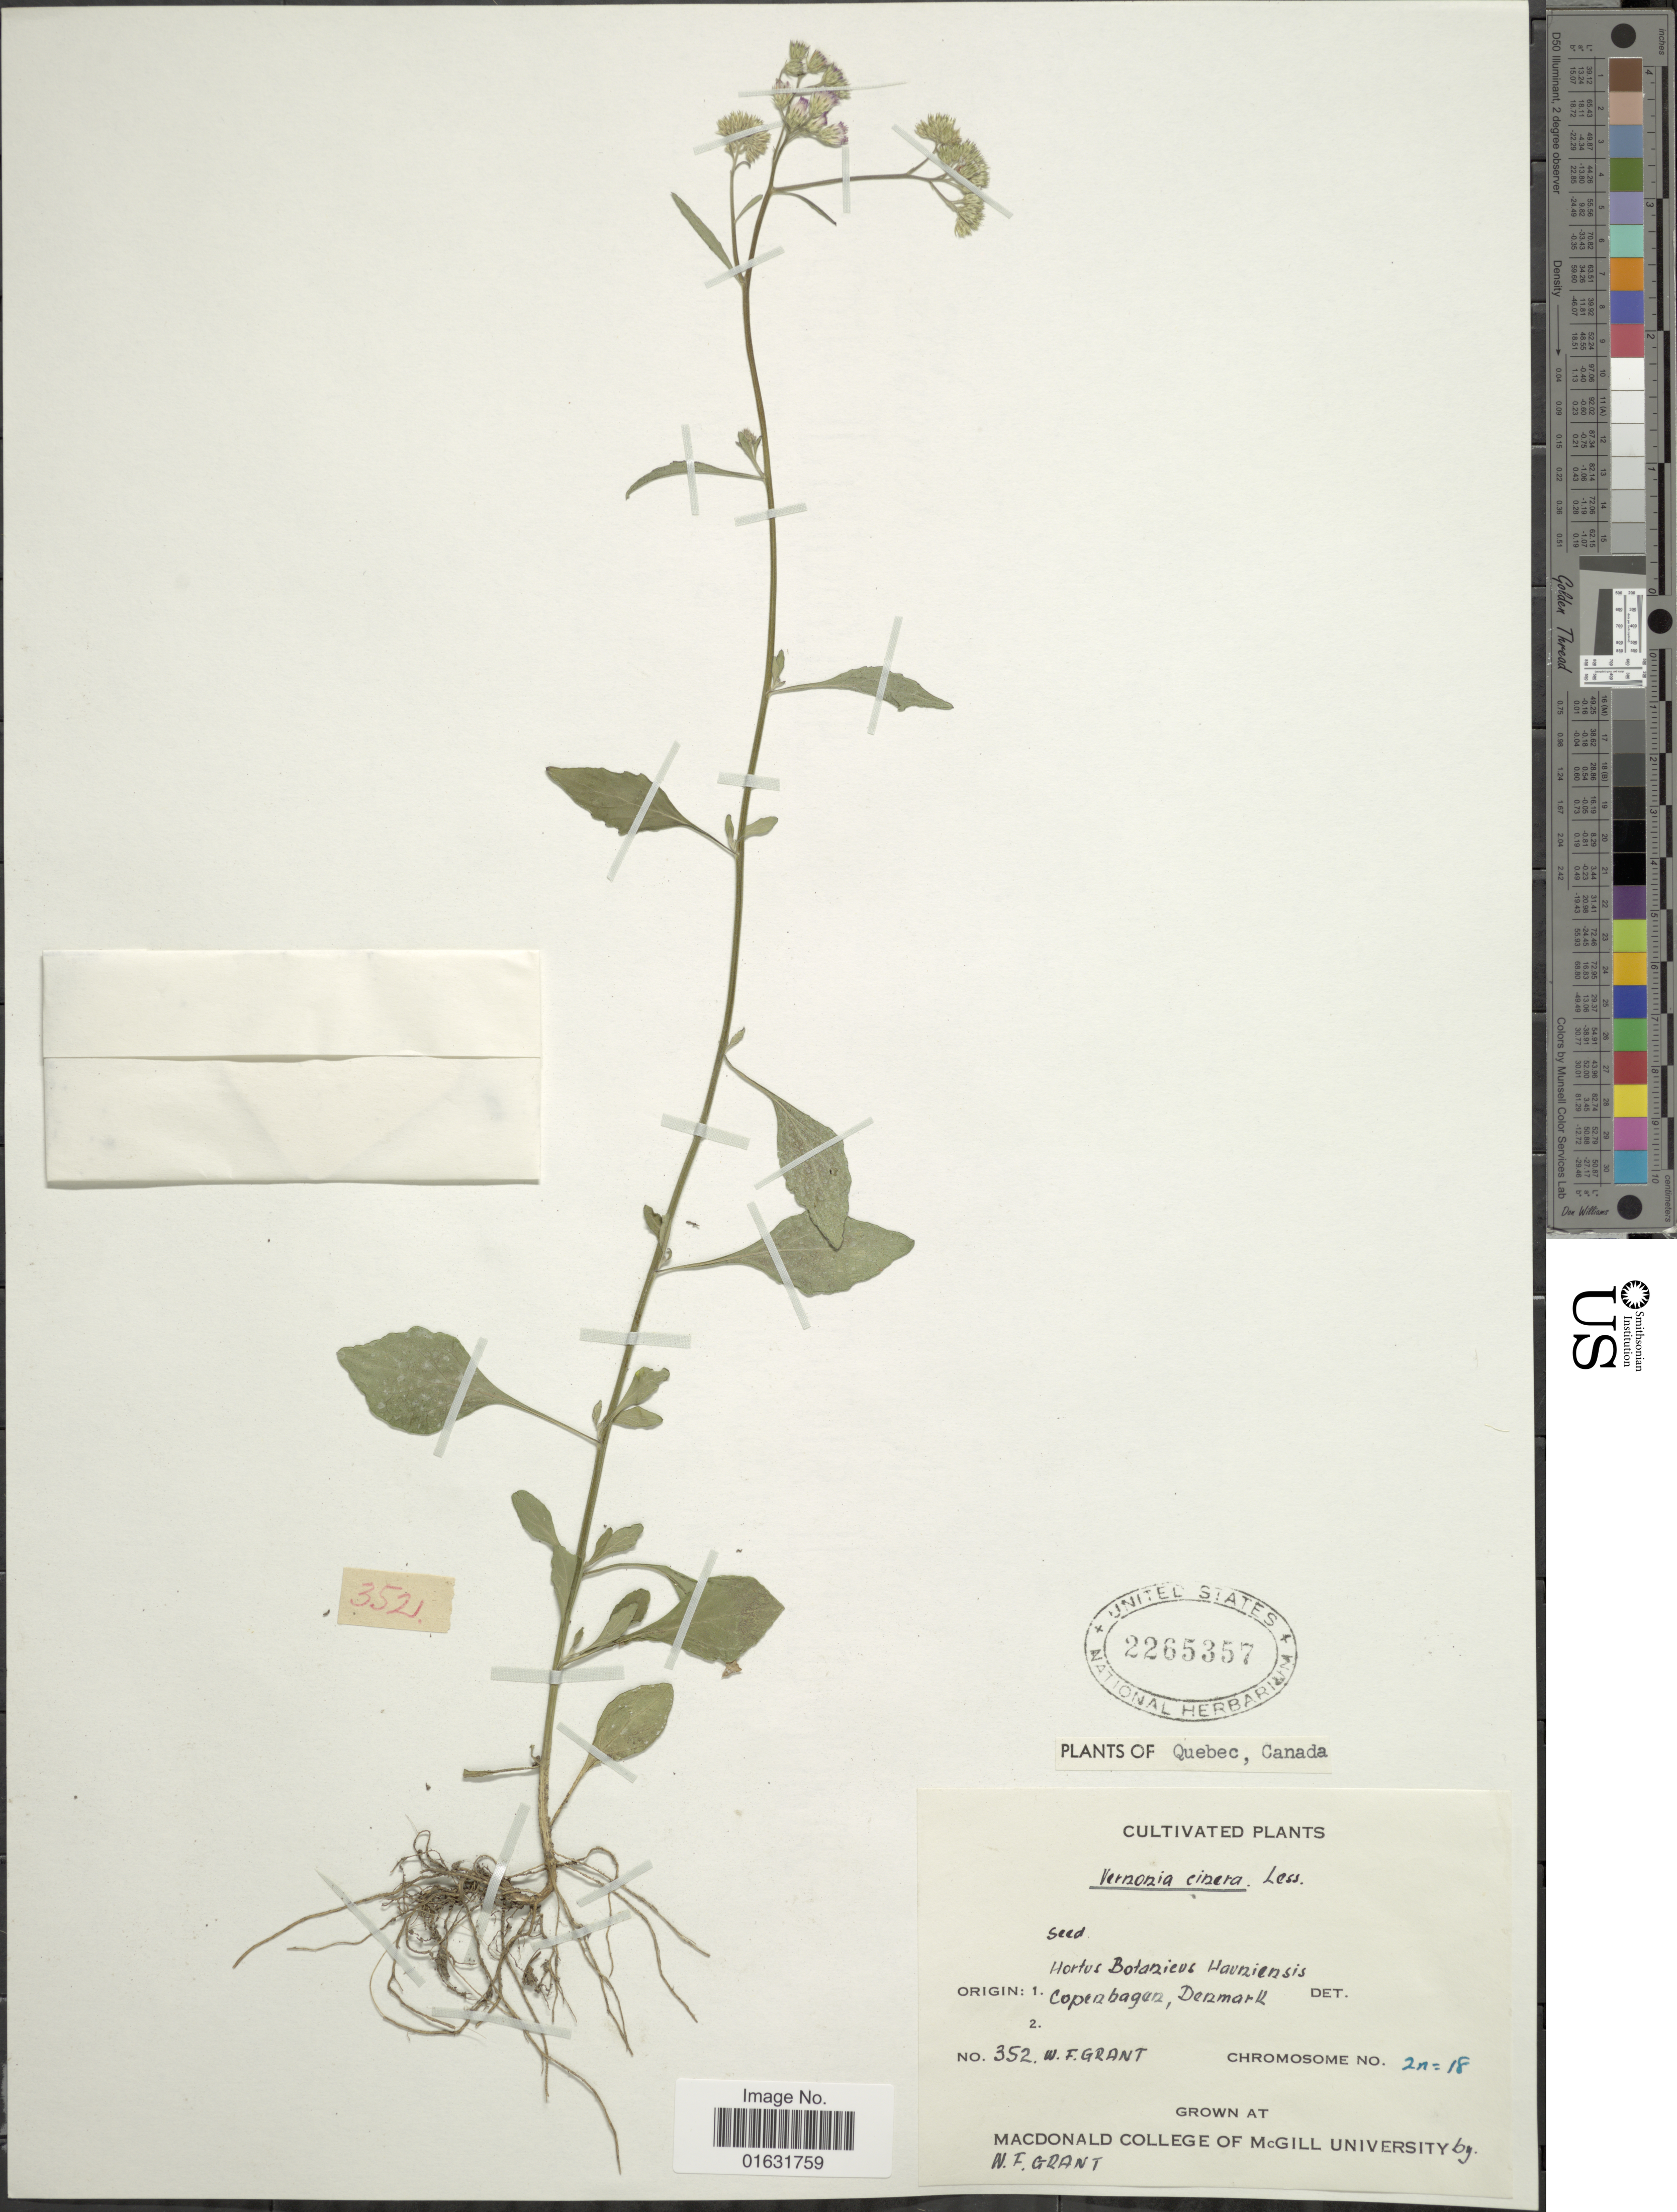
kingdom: Plantae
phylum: Tracheophyta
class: Magnoliopsida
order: Asterales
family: Asteraceae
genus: Cyanthillium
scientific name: Cyanthillium cinereum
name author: (L.) H. Rob.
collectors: W. Grant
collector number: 352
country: Canada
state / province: Quebec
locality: Macdonald College of McGill University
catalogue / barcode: US 2265357